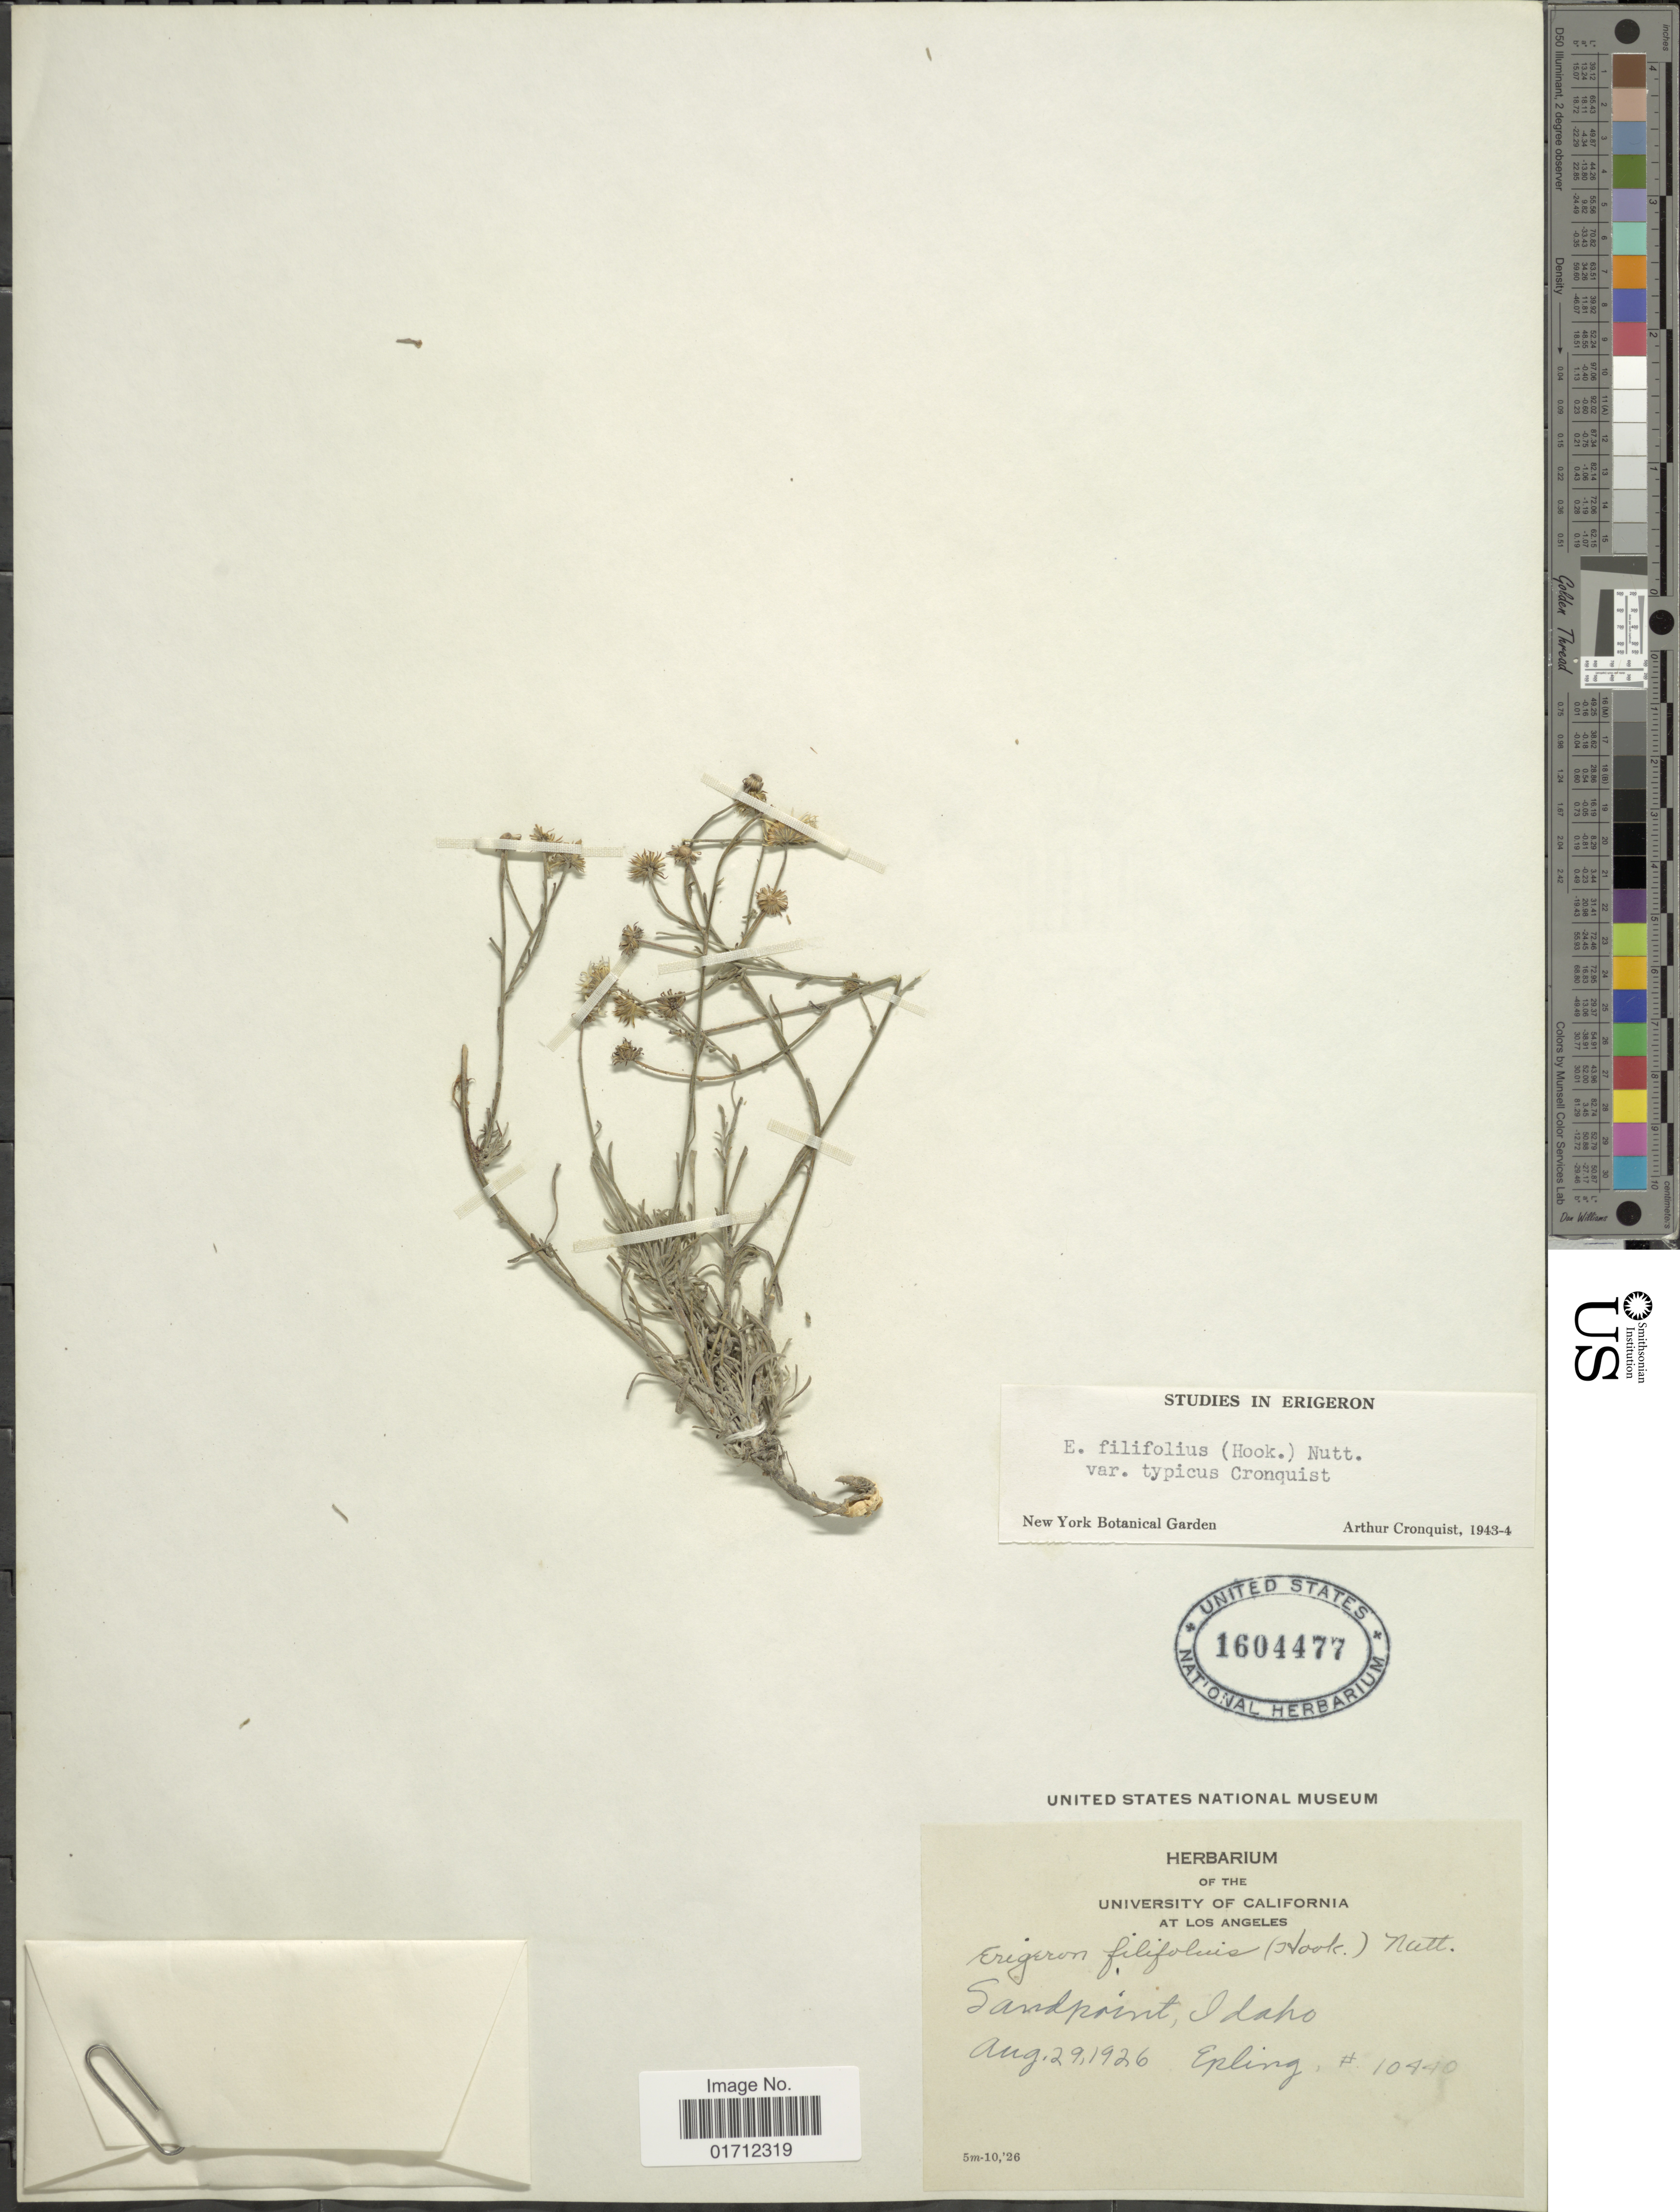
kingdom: Plantae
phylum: Tracheophyta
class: Magnoliopsida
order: Asterales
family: Asteraceae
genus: Erigeron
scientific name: Erigeron filifolius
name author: (Hook.) Nutt.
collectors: -- Epling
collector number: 10440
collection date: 1926-08-29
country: United States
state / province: Idaho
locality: Sandpoint.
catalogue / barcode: US 1604477